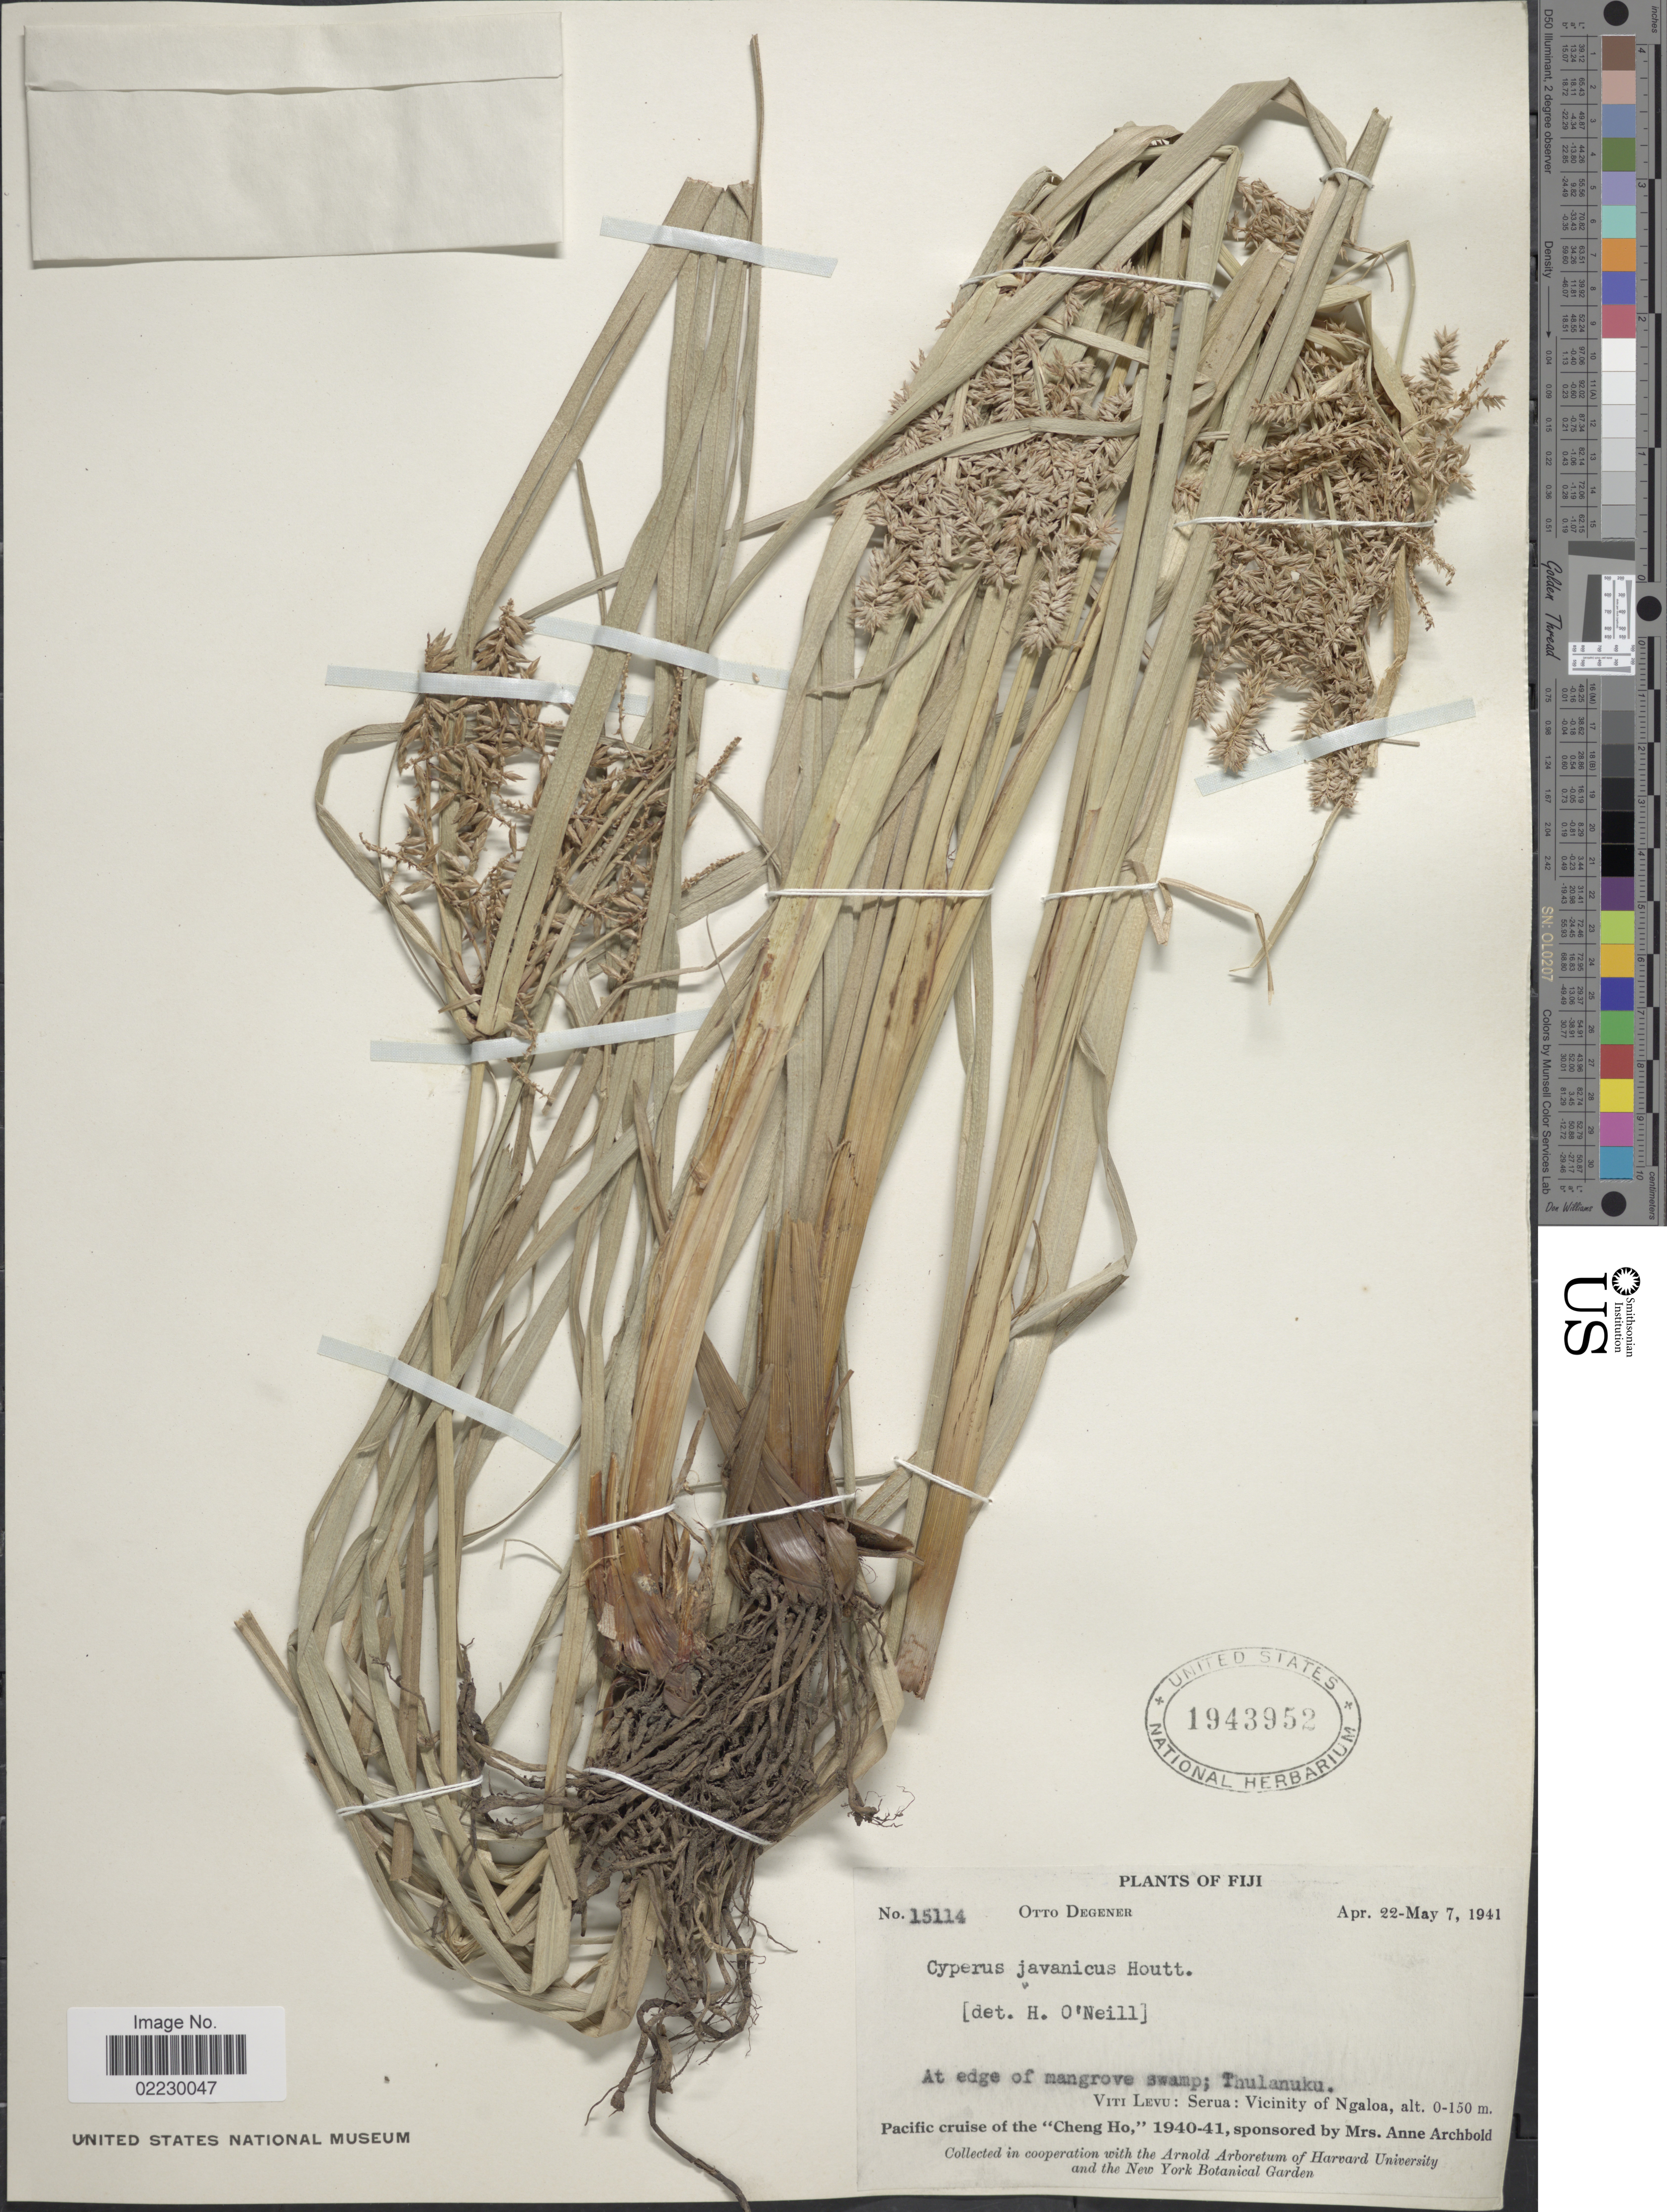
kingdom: Plantae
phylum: Tracheophyta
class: Liliopsida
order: Poales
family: Cyperaceae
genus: Cyperus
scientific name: Cyperus javanicus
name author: Houtt.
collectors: O. Degener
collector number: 15114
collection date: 1941-04-22/1941-05-07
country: Fiji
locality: Thulanuku, Viti Levu, Serua, Vicinity of Ngaloa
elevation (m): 0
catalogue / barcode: US 1943952